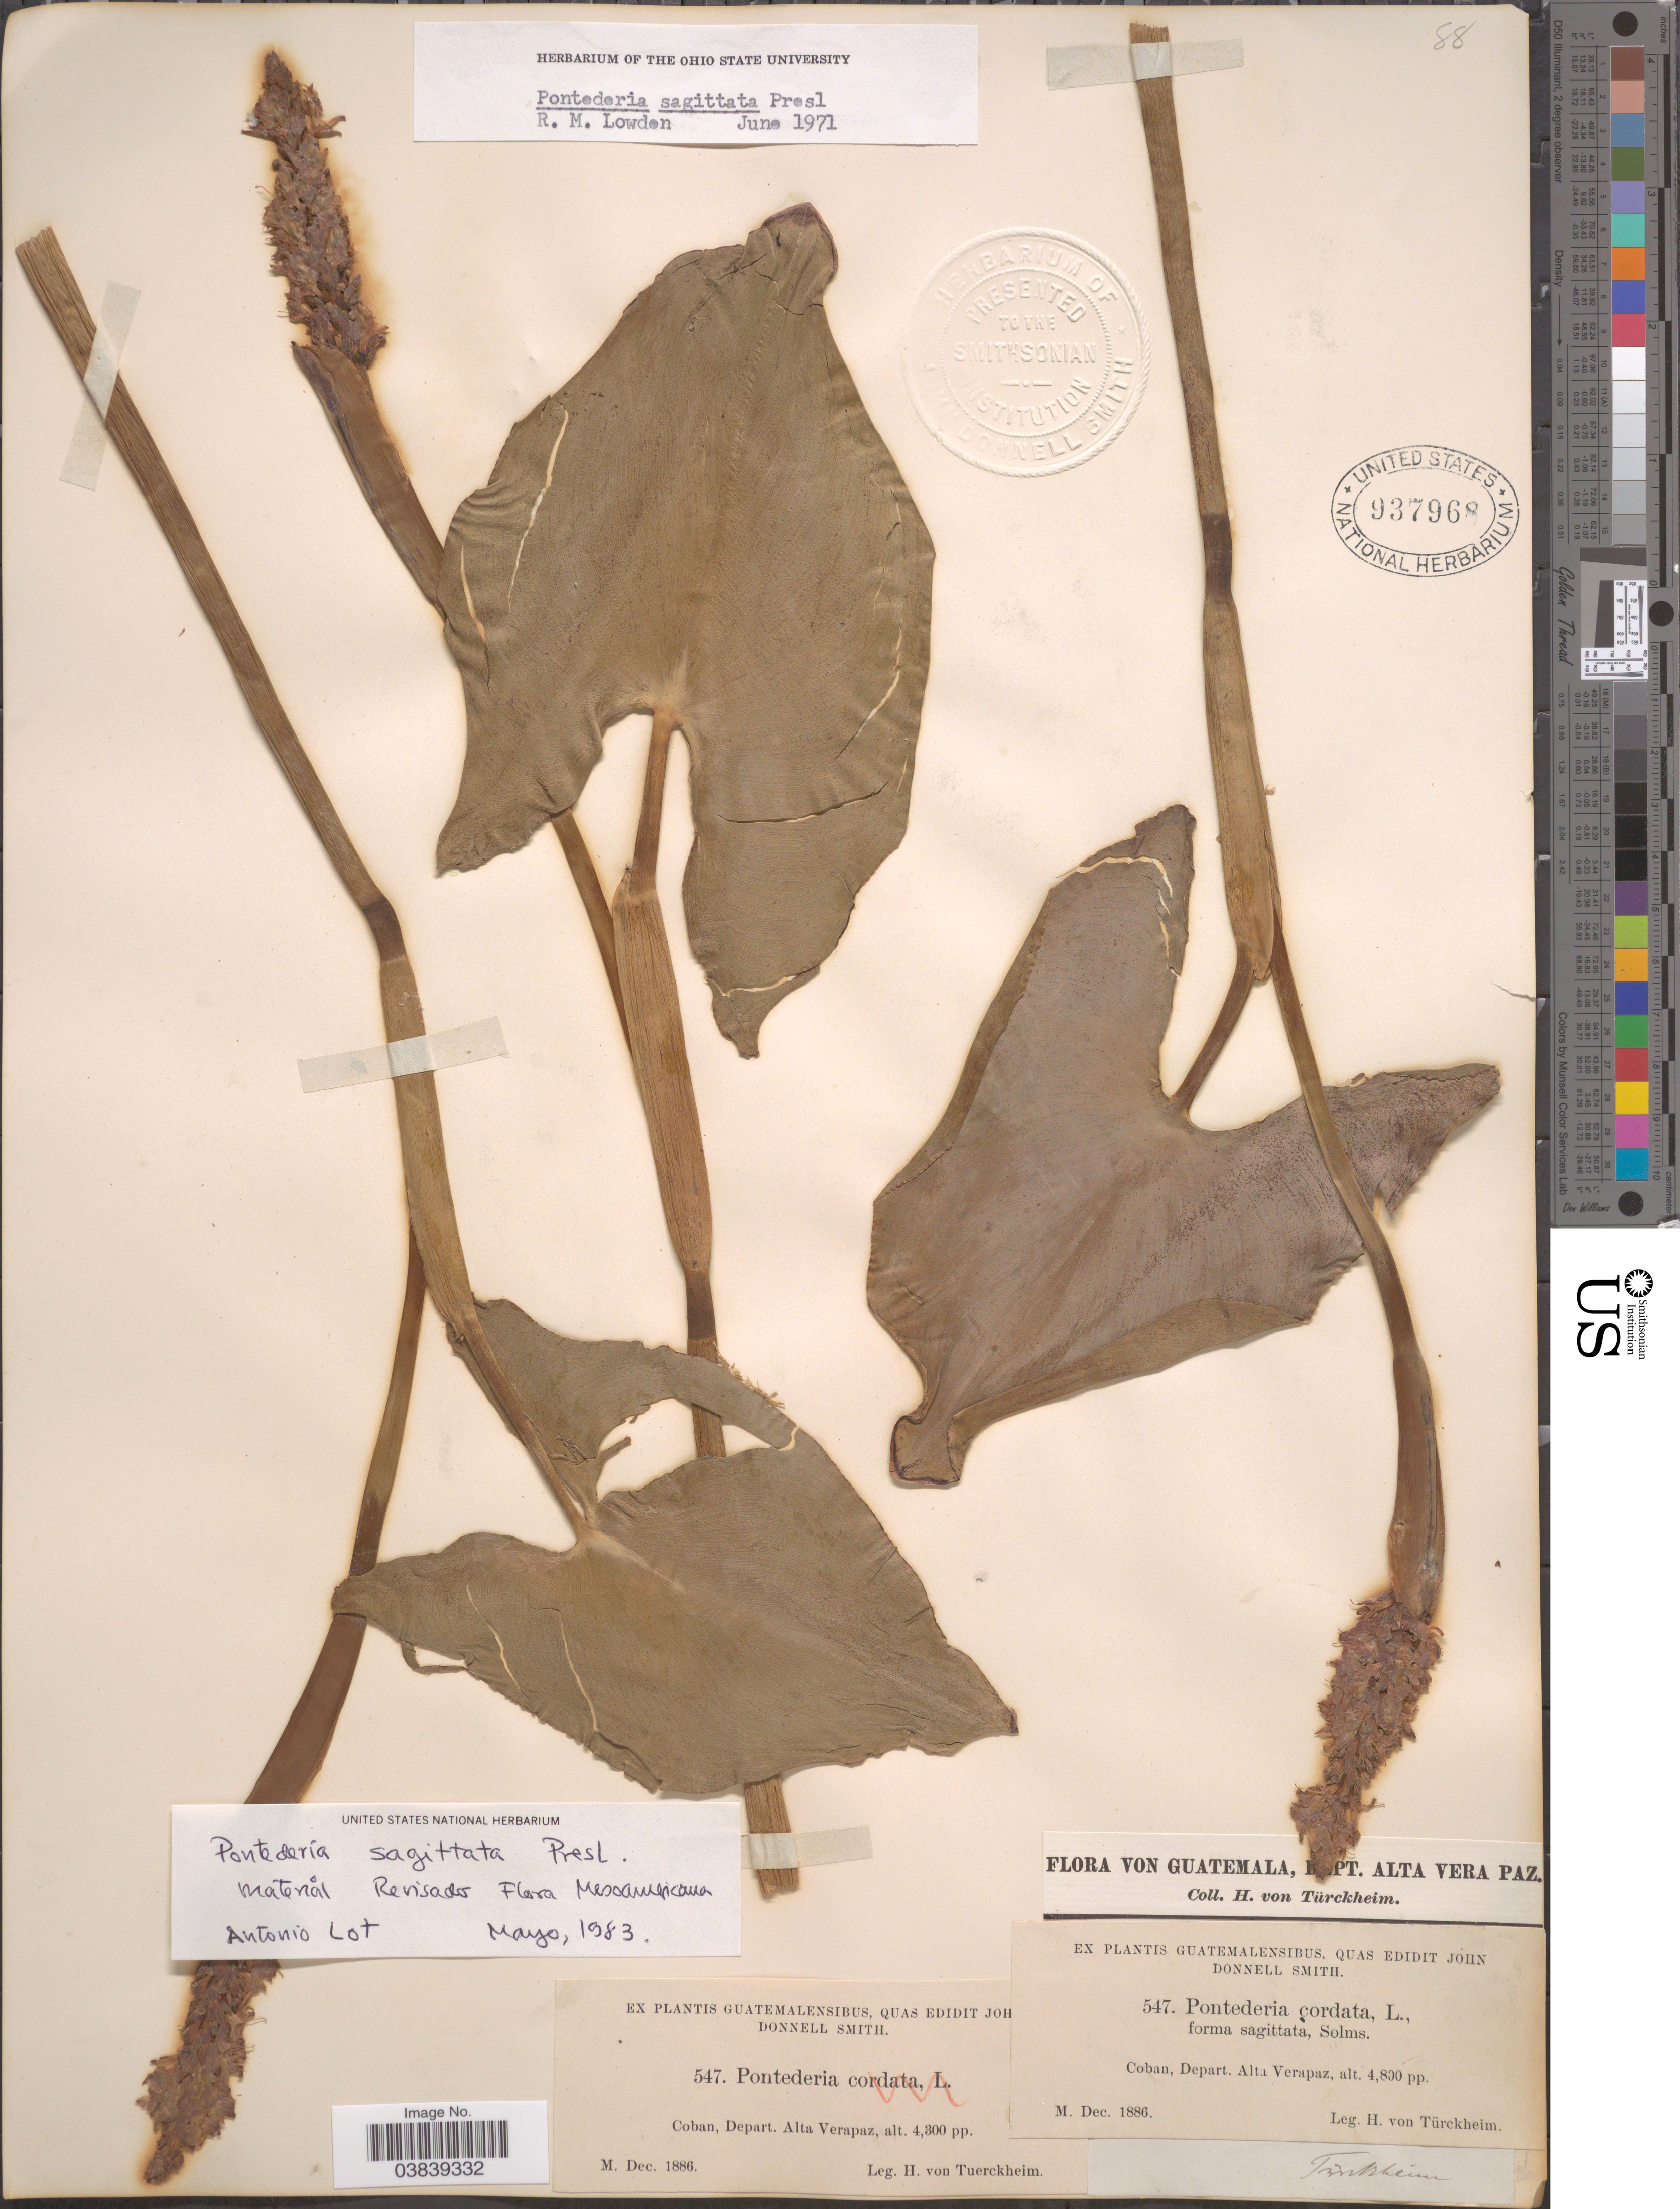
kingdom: Plantae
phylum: Tracheophyta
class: Liliopsida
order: Commelinales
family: Pontederiaceae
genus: Pontederia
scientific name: Pontederia sagittata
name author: C. Presl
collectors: H. von Türckheim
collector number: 547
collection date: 1886-12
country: Guatemala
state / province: Alta Verapaz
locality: Coban, Depart. Alta Verapaz.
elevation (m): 1463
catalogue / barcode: US 937968